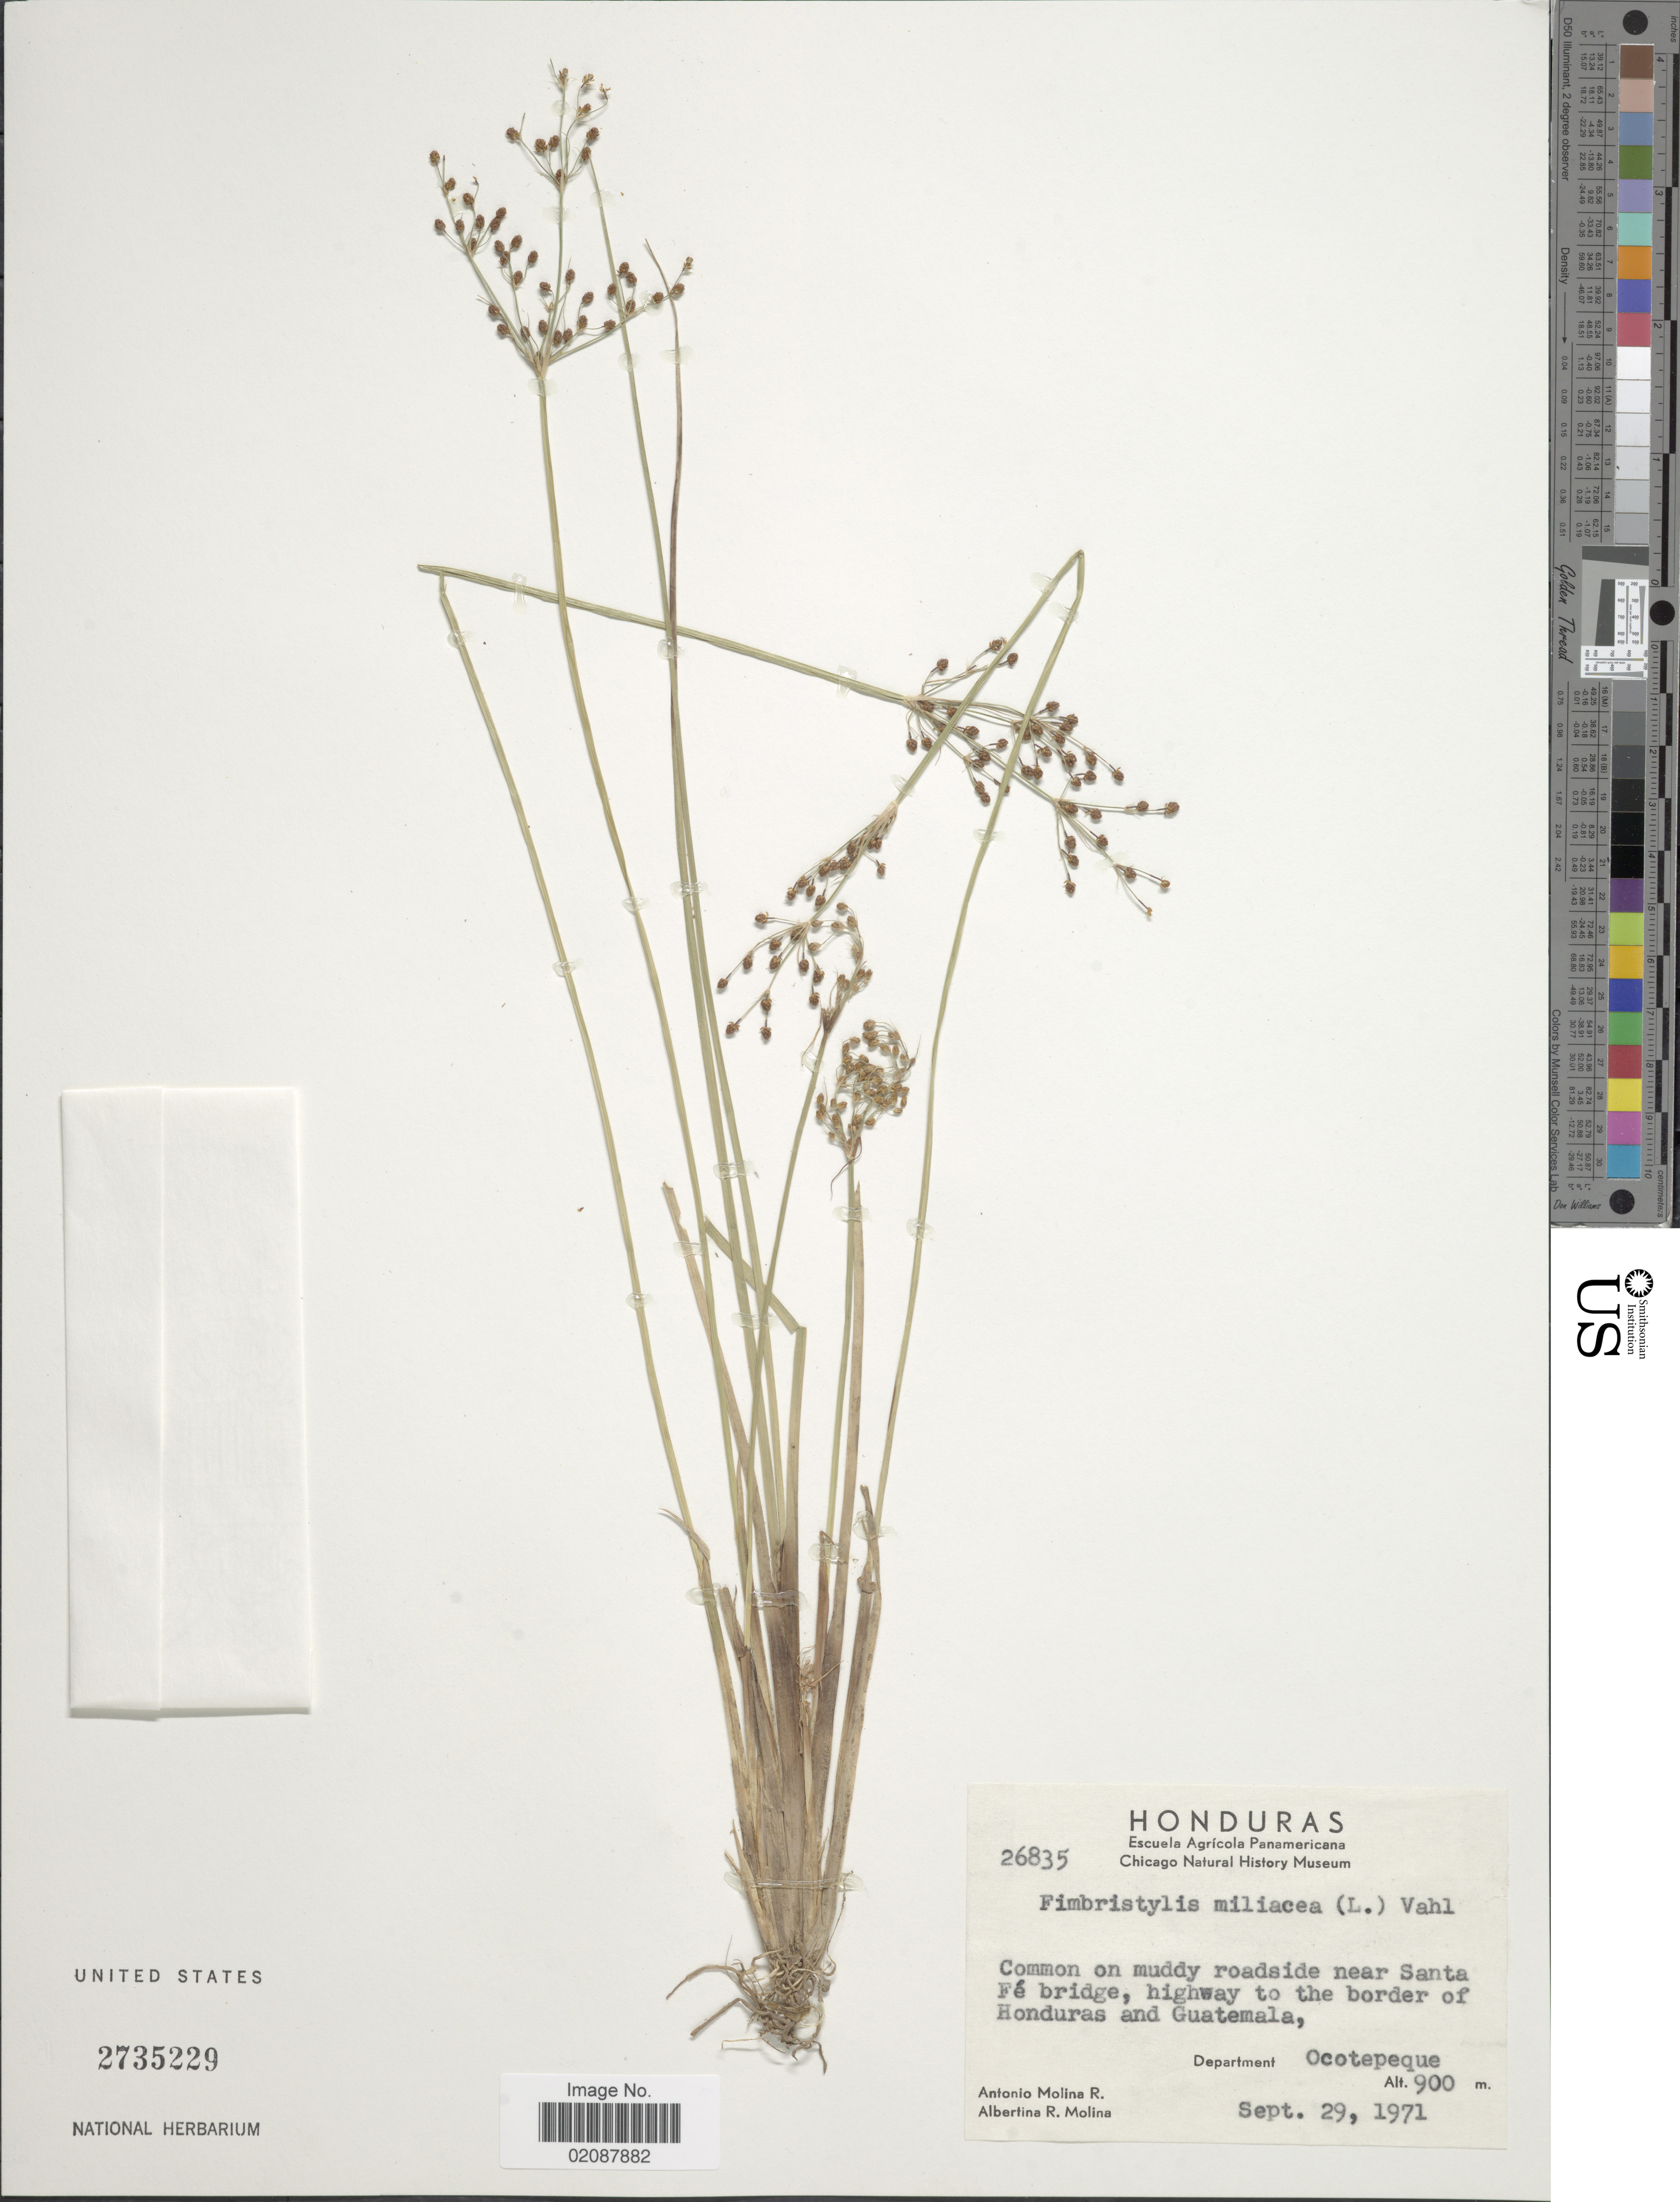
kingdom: Plantae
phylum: Tracheophyta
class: Liliopsida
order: Poales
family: Cyperaceae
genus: Fimbristylis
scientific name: Fimbristylis littoralis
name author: Gaudich.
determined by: Strong, M. T., (US), Smithsonian Institution - National Museum of Natural History (UNITED STATES)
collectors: A. Molina R. & A. R. Molina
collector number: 26835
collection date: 1971-09-29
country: Honduras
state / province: Ocotepeque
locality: Common on muddy roadside near Santa Fé bridge, highway to the border of Honduras and Guatemala, Department Ocotepeque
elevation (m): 900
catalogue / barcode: US 2735229